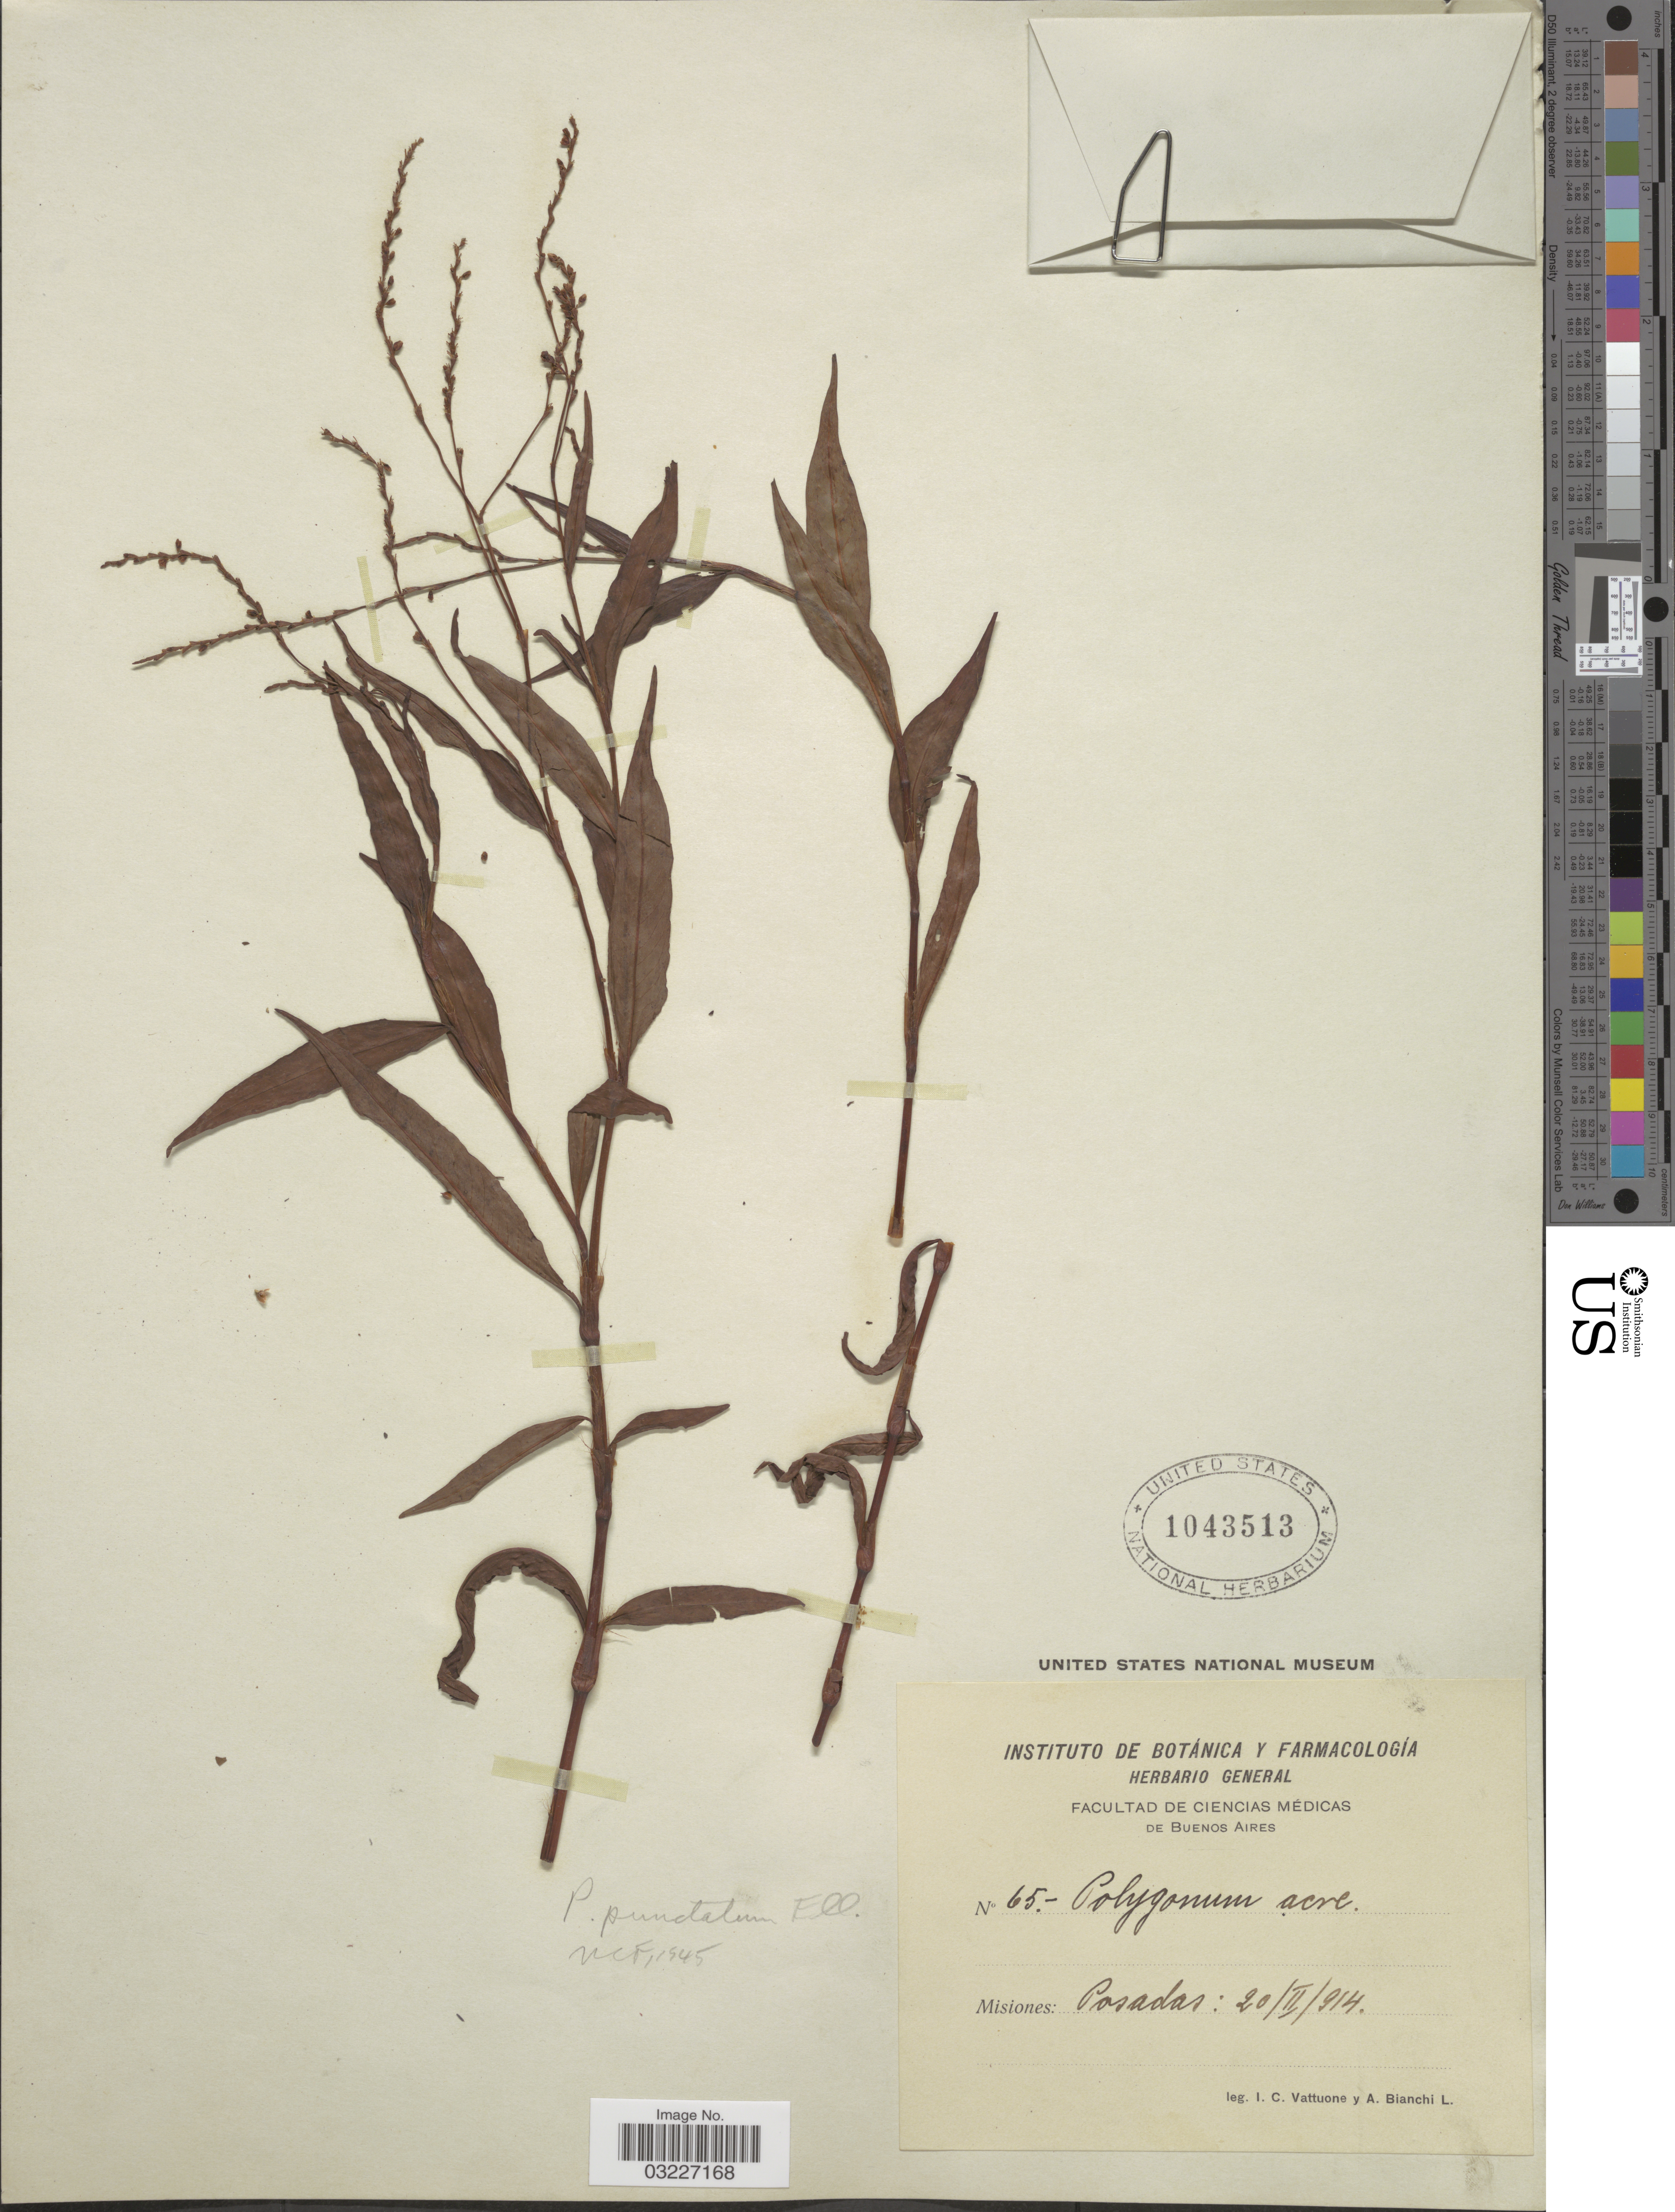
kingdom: Plantae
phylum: Tracheophyta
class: Magnoliopsida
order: Caryophyllales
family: Polygonaceae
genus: Polygonum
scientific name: Polygonum punctatum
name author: Elliott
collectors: I. Vattuone & A. Bianchi L.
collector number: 65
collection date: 1914-02-20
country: Argentina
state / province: Misiones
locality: Posadas.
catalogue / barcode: US 1043513